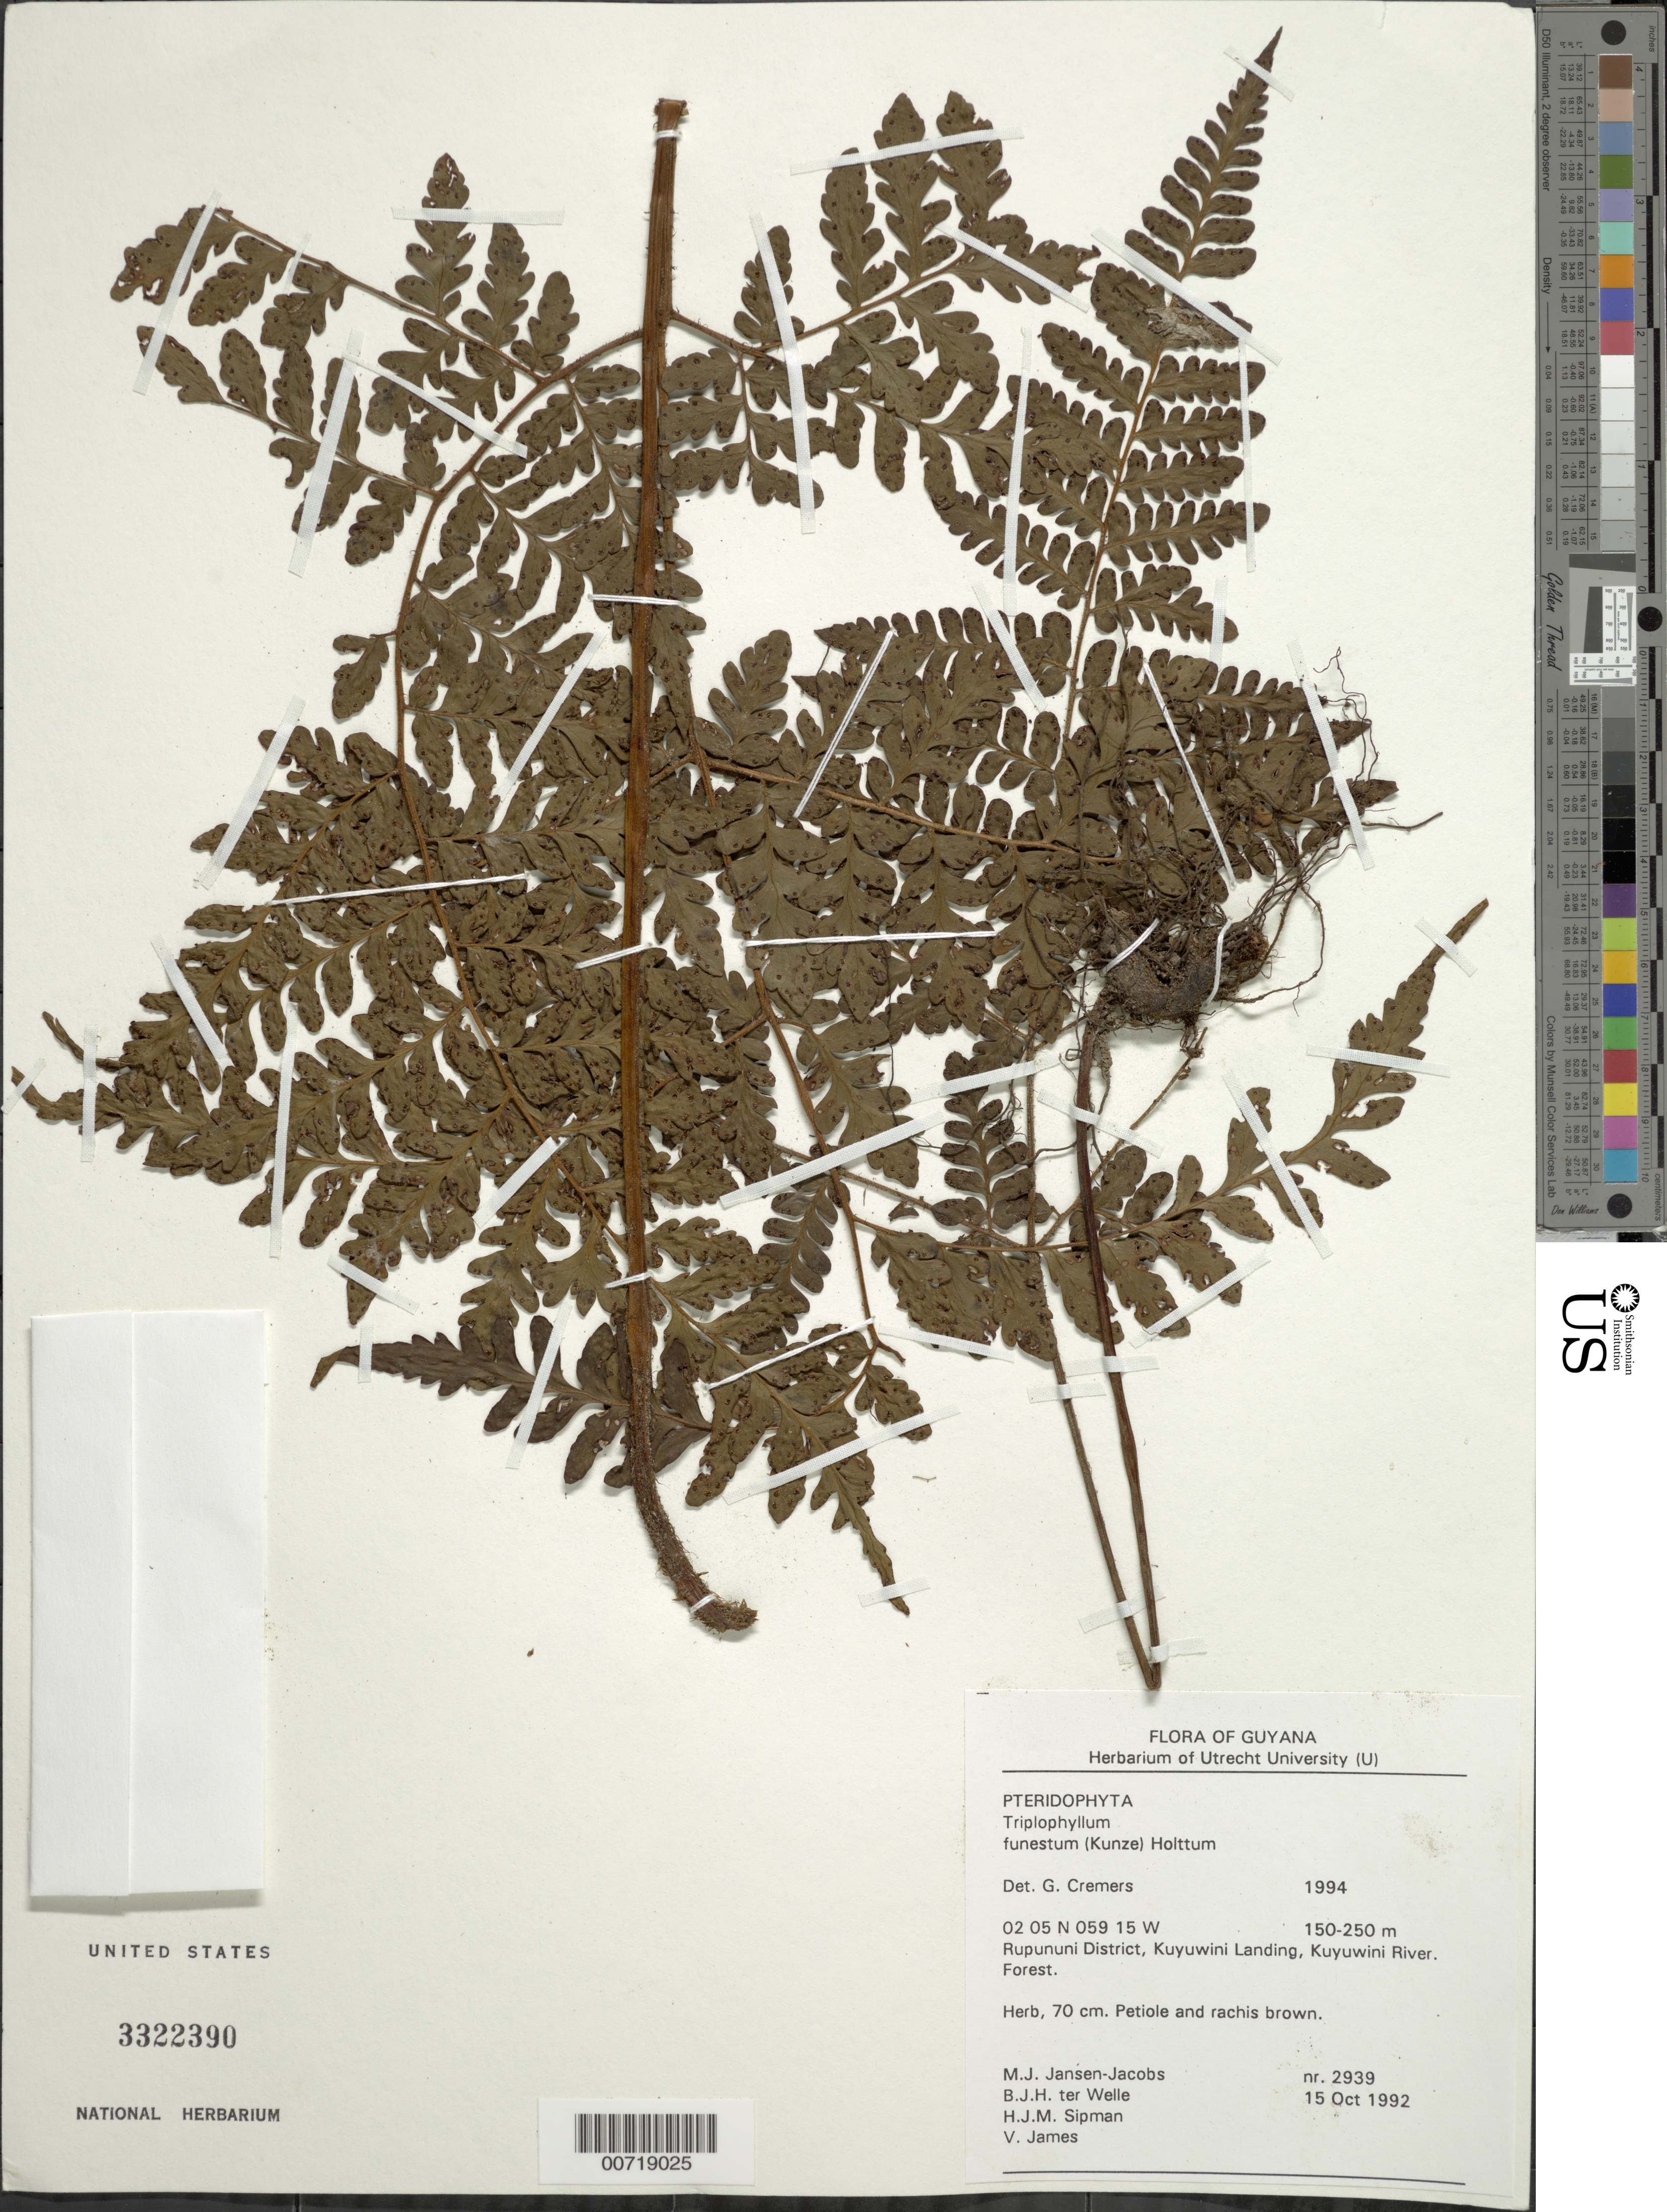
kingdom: Plantae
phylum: Tracheophyta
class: Polypodiopsida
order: Polypodiales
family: Tectariaceae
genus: Triplophyllum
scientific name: Triplophyllum funestum var. funestum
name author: (Kunze) Holttum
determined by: Cremers, Georges A.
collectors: M. J. Jansen-Jacobs, B. Welle, H. J. M. Sipman & V. James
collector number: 2939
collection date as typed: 15-Oct-92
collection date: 1992-10-15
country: Guyana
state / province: U. Takutu-U. Essequibo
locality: Kuyuwini Landing, Kuyuwini River, Rupununi District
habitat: Forest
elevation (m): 150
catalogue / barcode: US 3322390